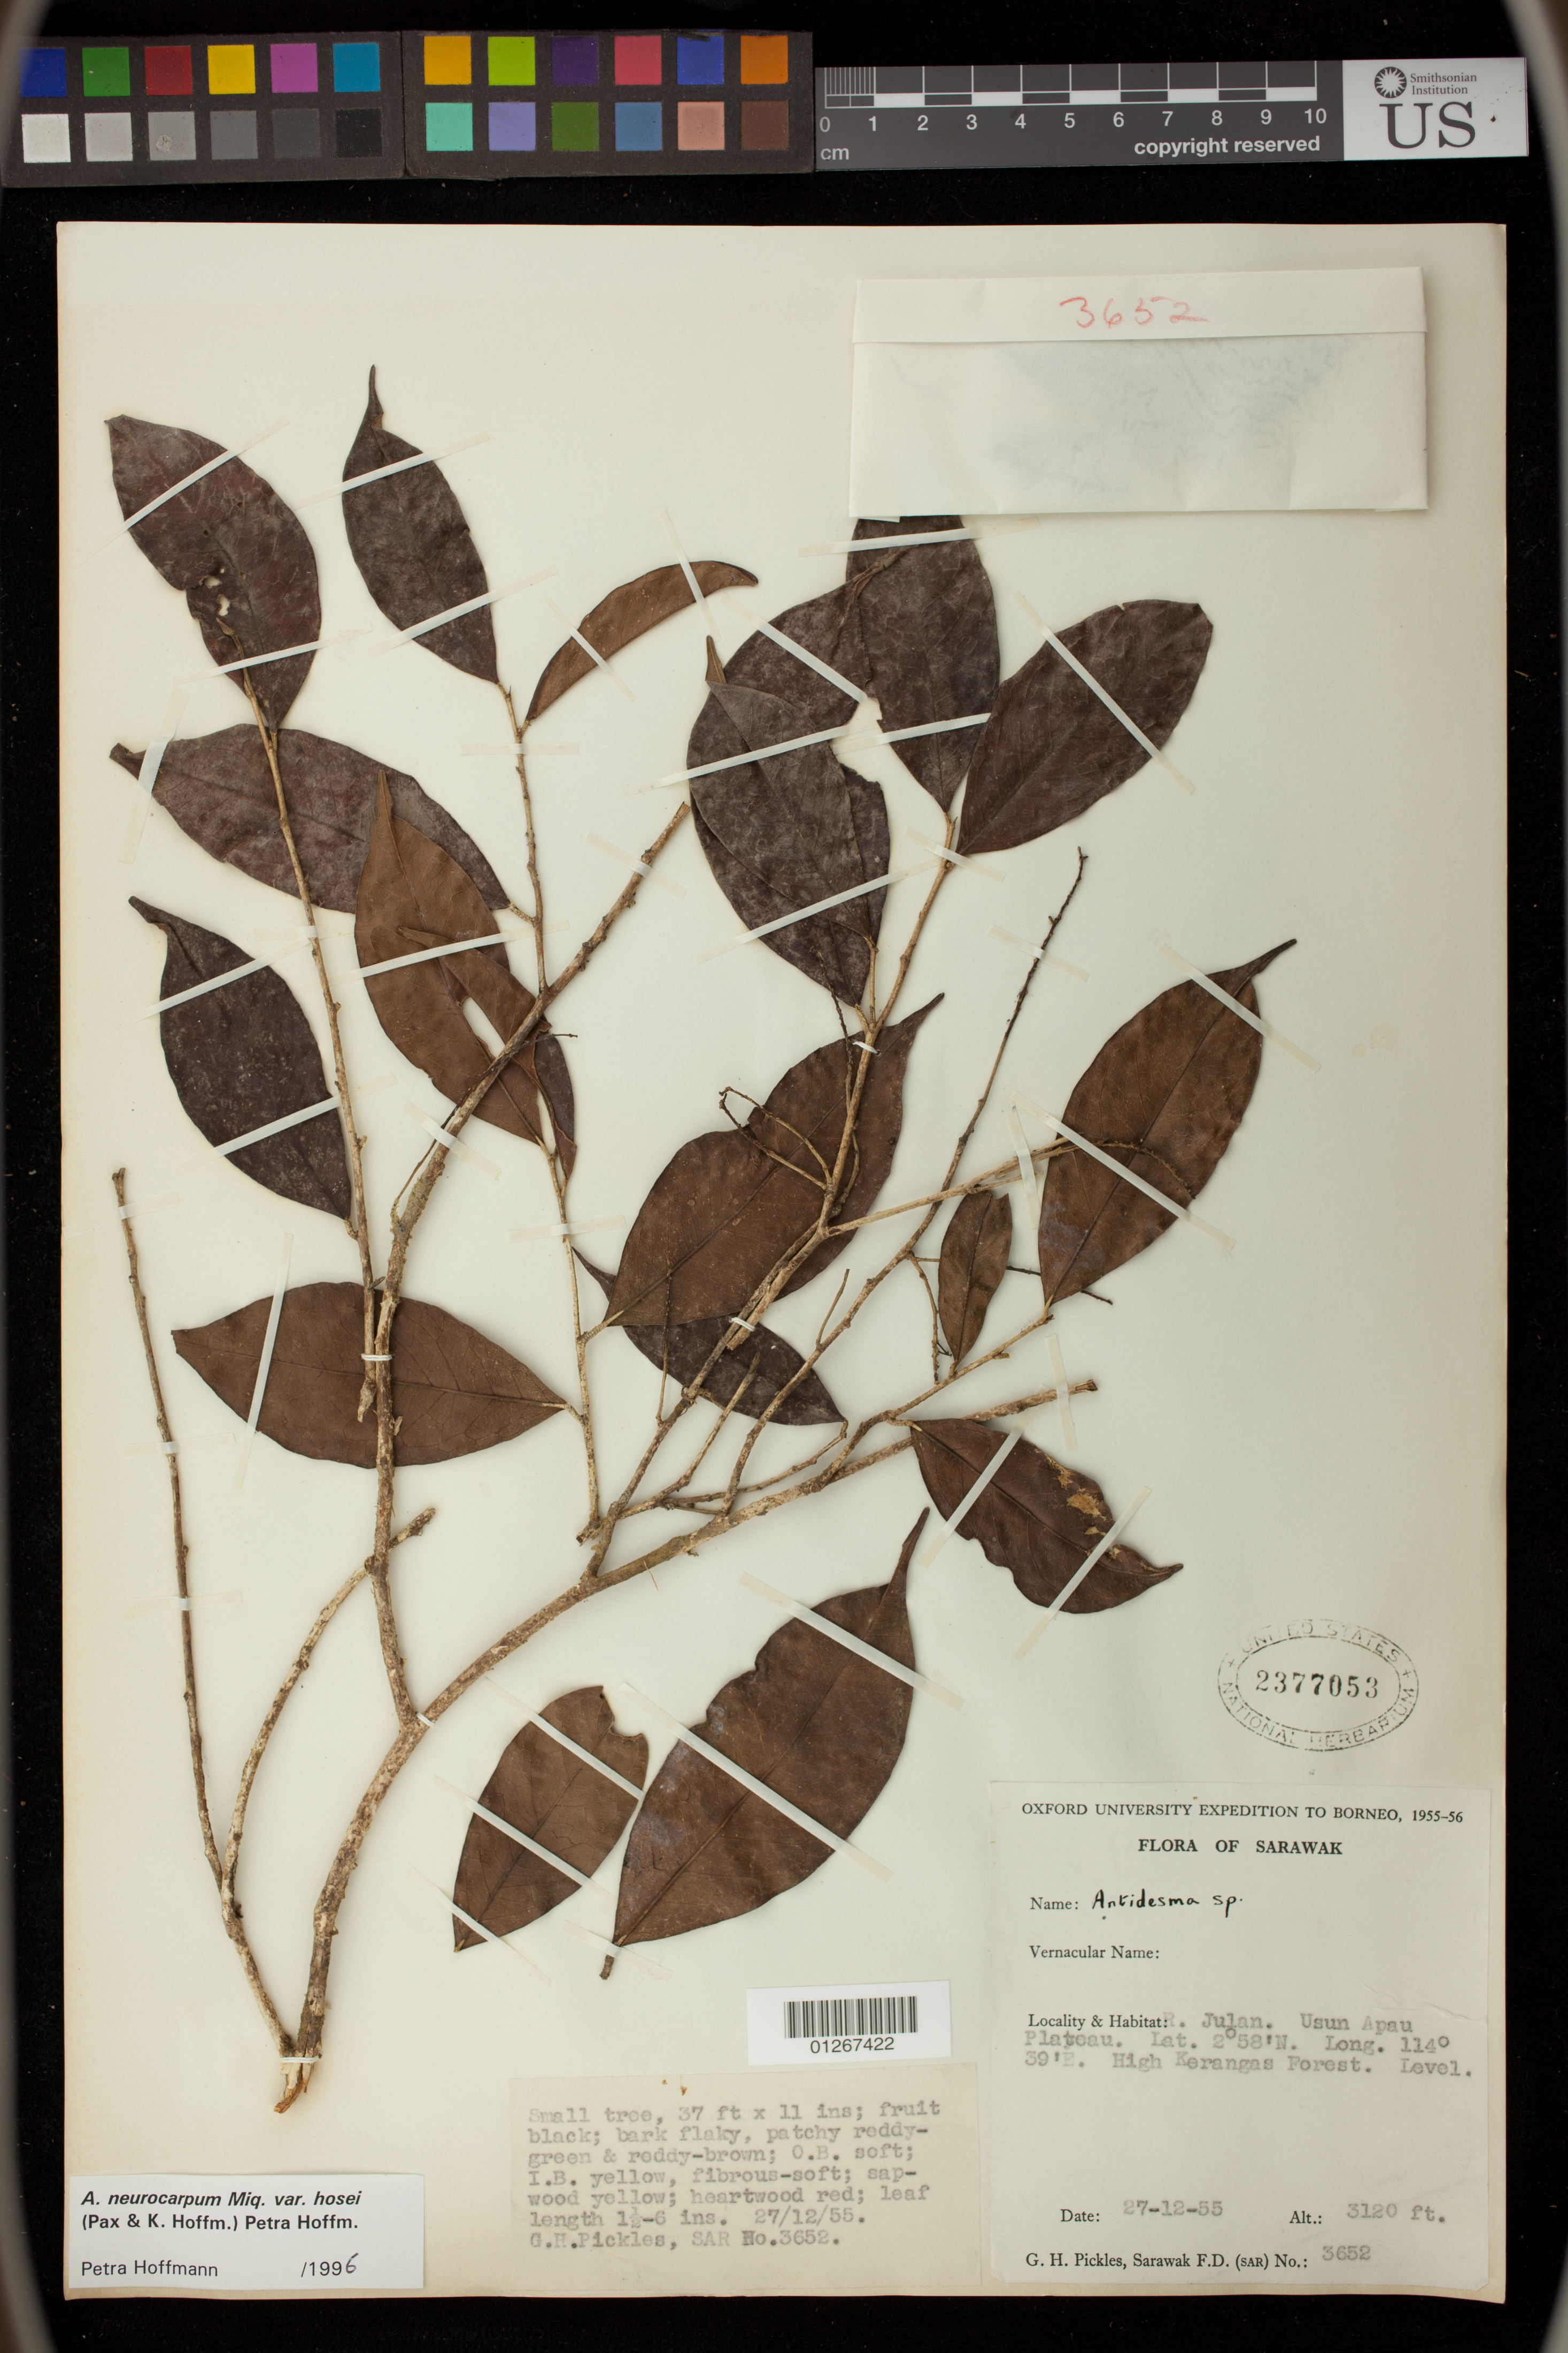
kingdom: Plantae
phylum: Tracheophyta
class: Magnoliopsida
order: Malpighiales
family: Phyllanthaceae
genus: Antidesma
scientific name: Antidesma neurocarpum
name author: Miq.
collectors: G. Pickles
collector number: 3652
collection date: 1955-12-27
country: Malaysia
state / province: Sarawak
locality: R. Julan. Usun Apau Plateau.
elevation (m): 951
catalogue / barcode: US 2377053